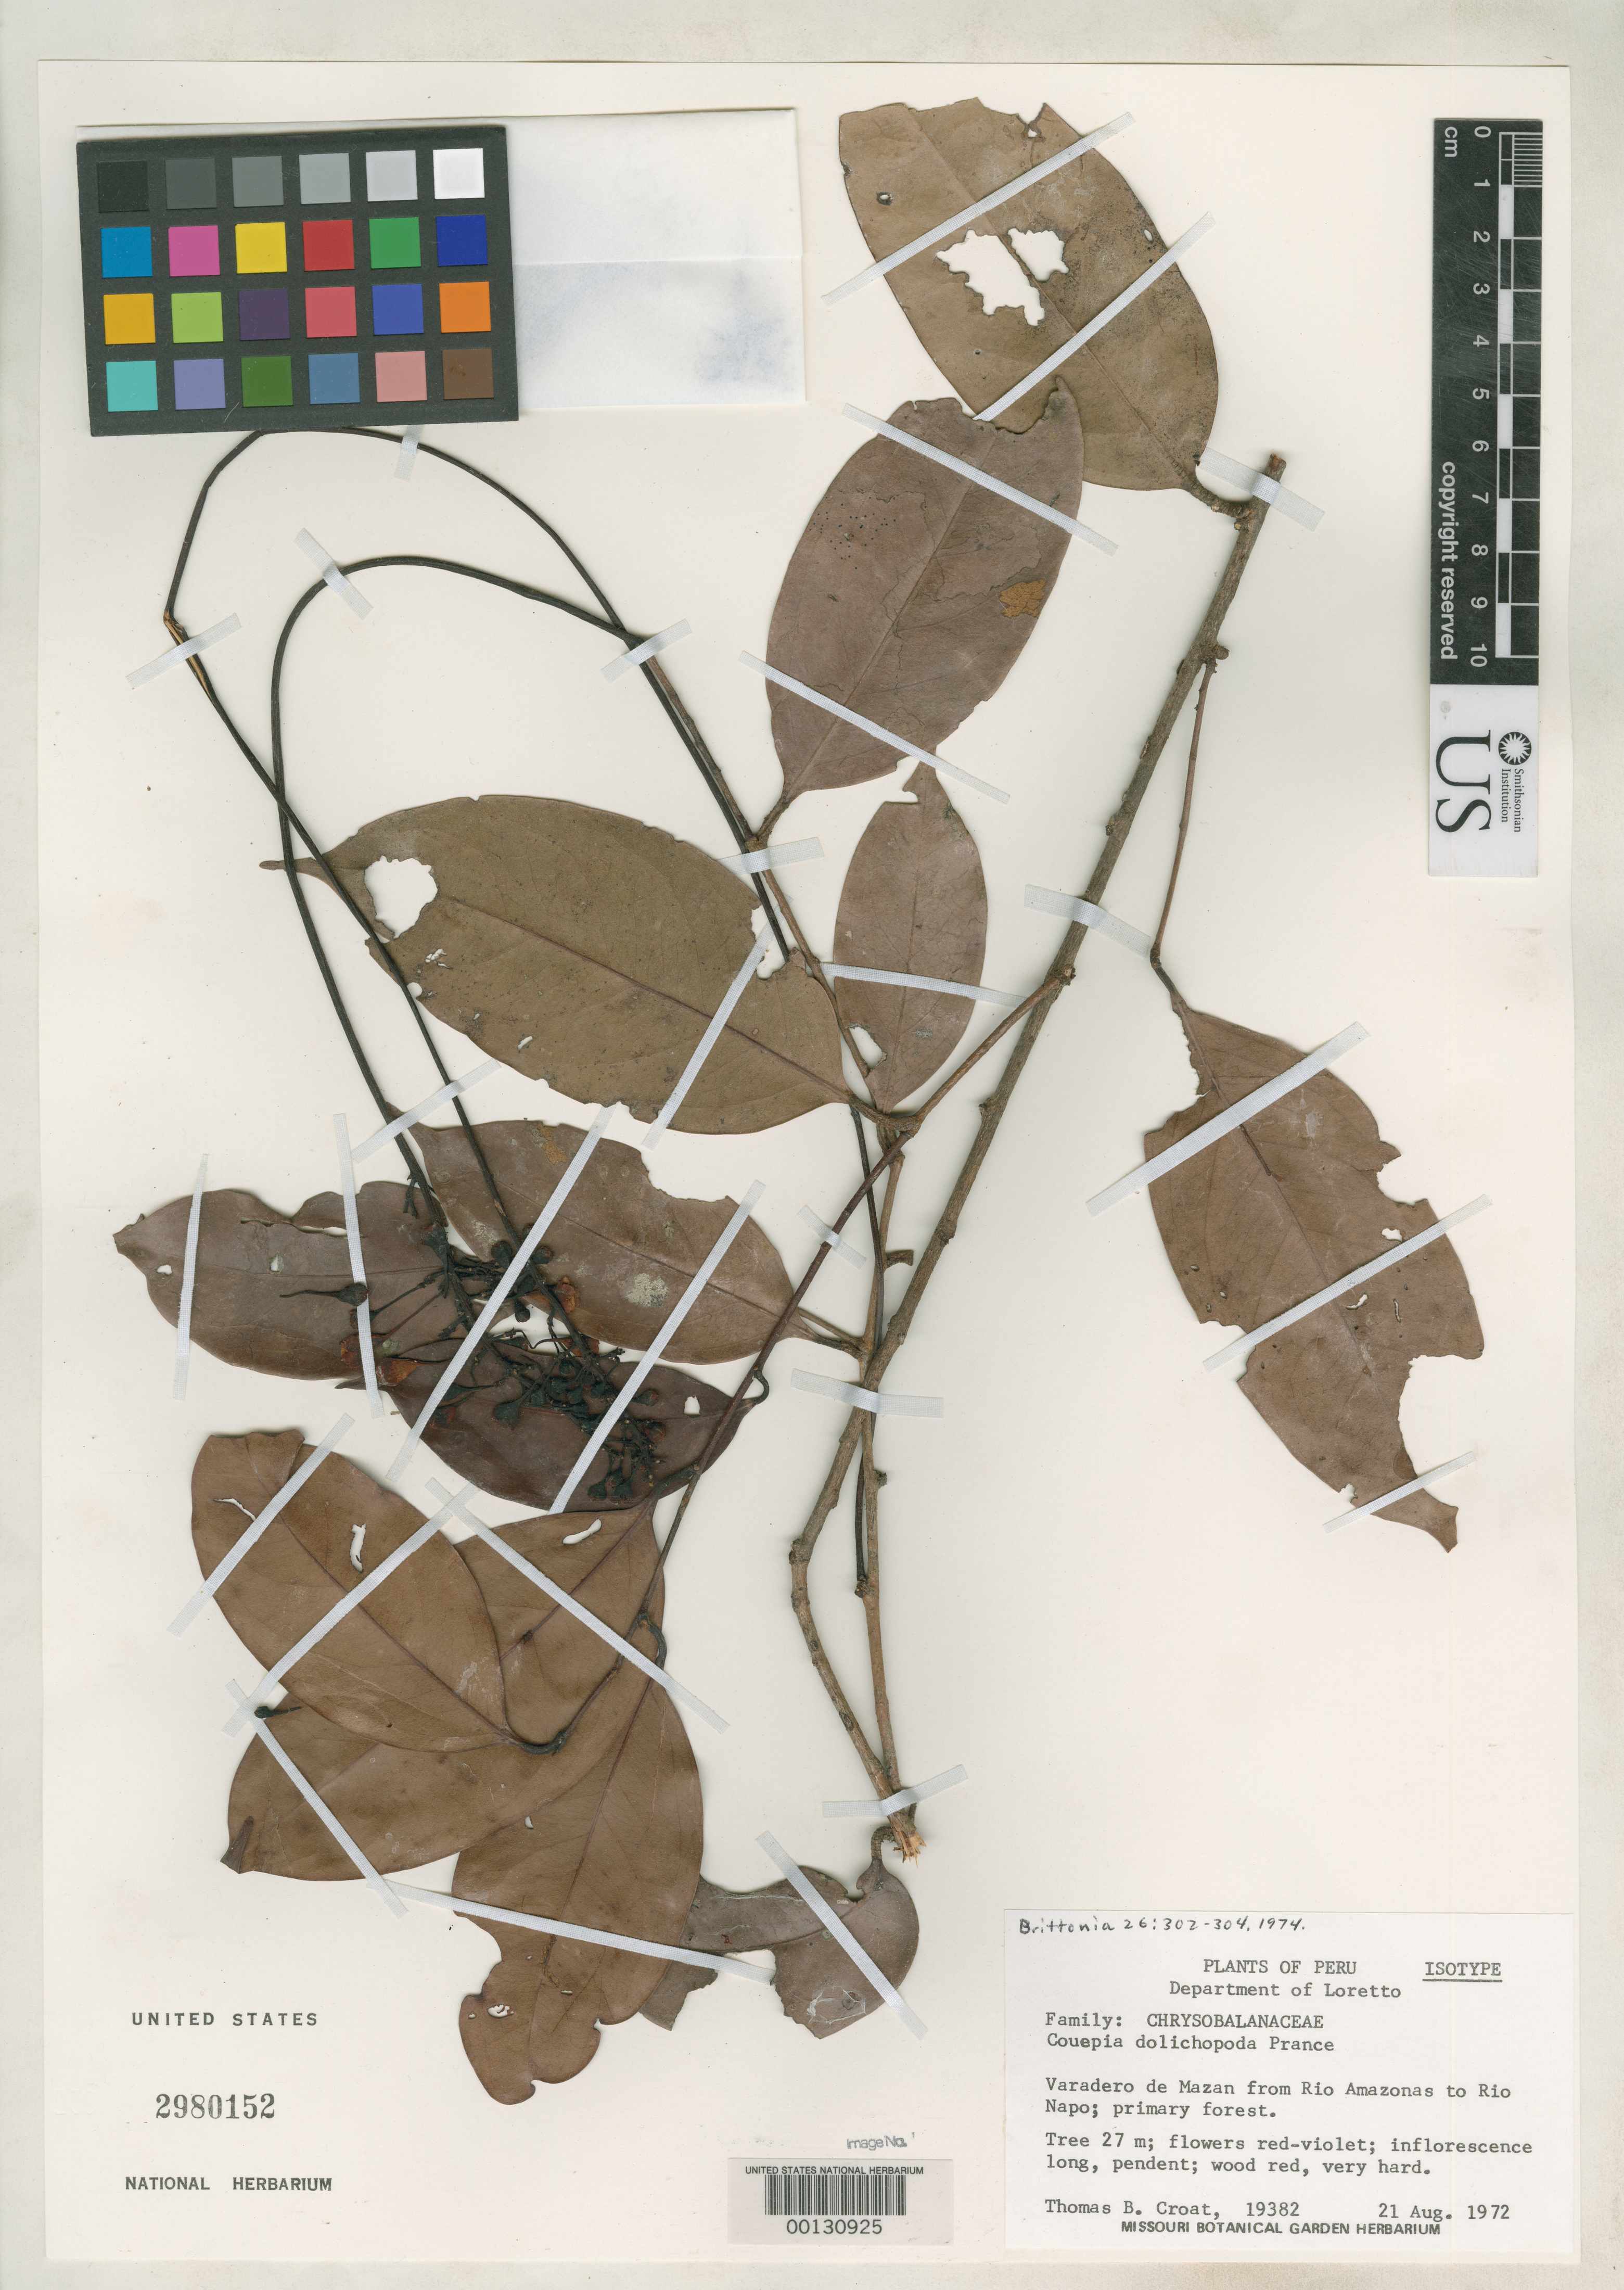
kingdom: Plantae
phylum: Tracheophyta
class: Magnoliopsida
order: Malpighiales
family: Chrysobalanaceae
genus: Couepia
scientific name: Couepia dolichopoda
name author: Prance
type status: Isotype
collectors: T. B. Croat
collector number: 19382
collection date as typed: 21 Aug 1972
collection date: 1972-08-21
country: Peru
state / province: Loreto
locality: Varadero de Mazan from Rio Amazonas to Rio Napo.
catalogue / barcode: US 2980152